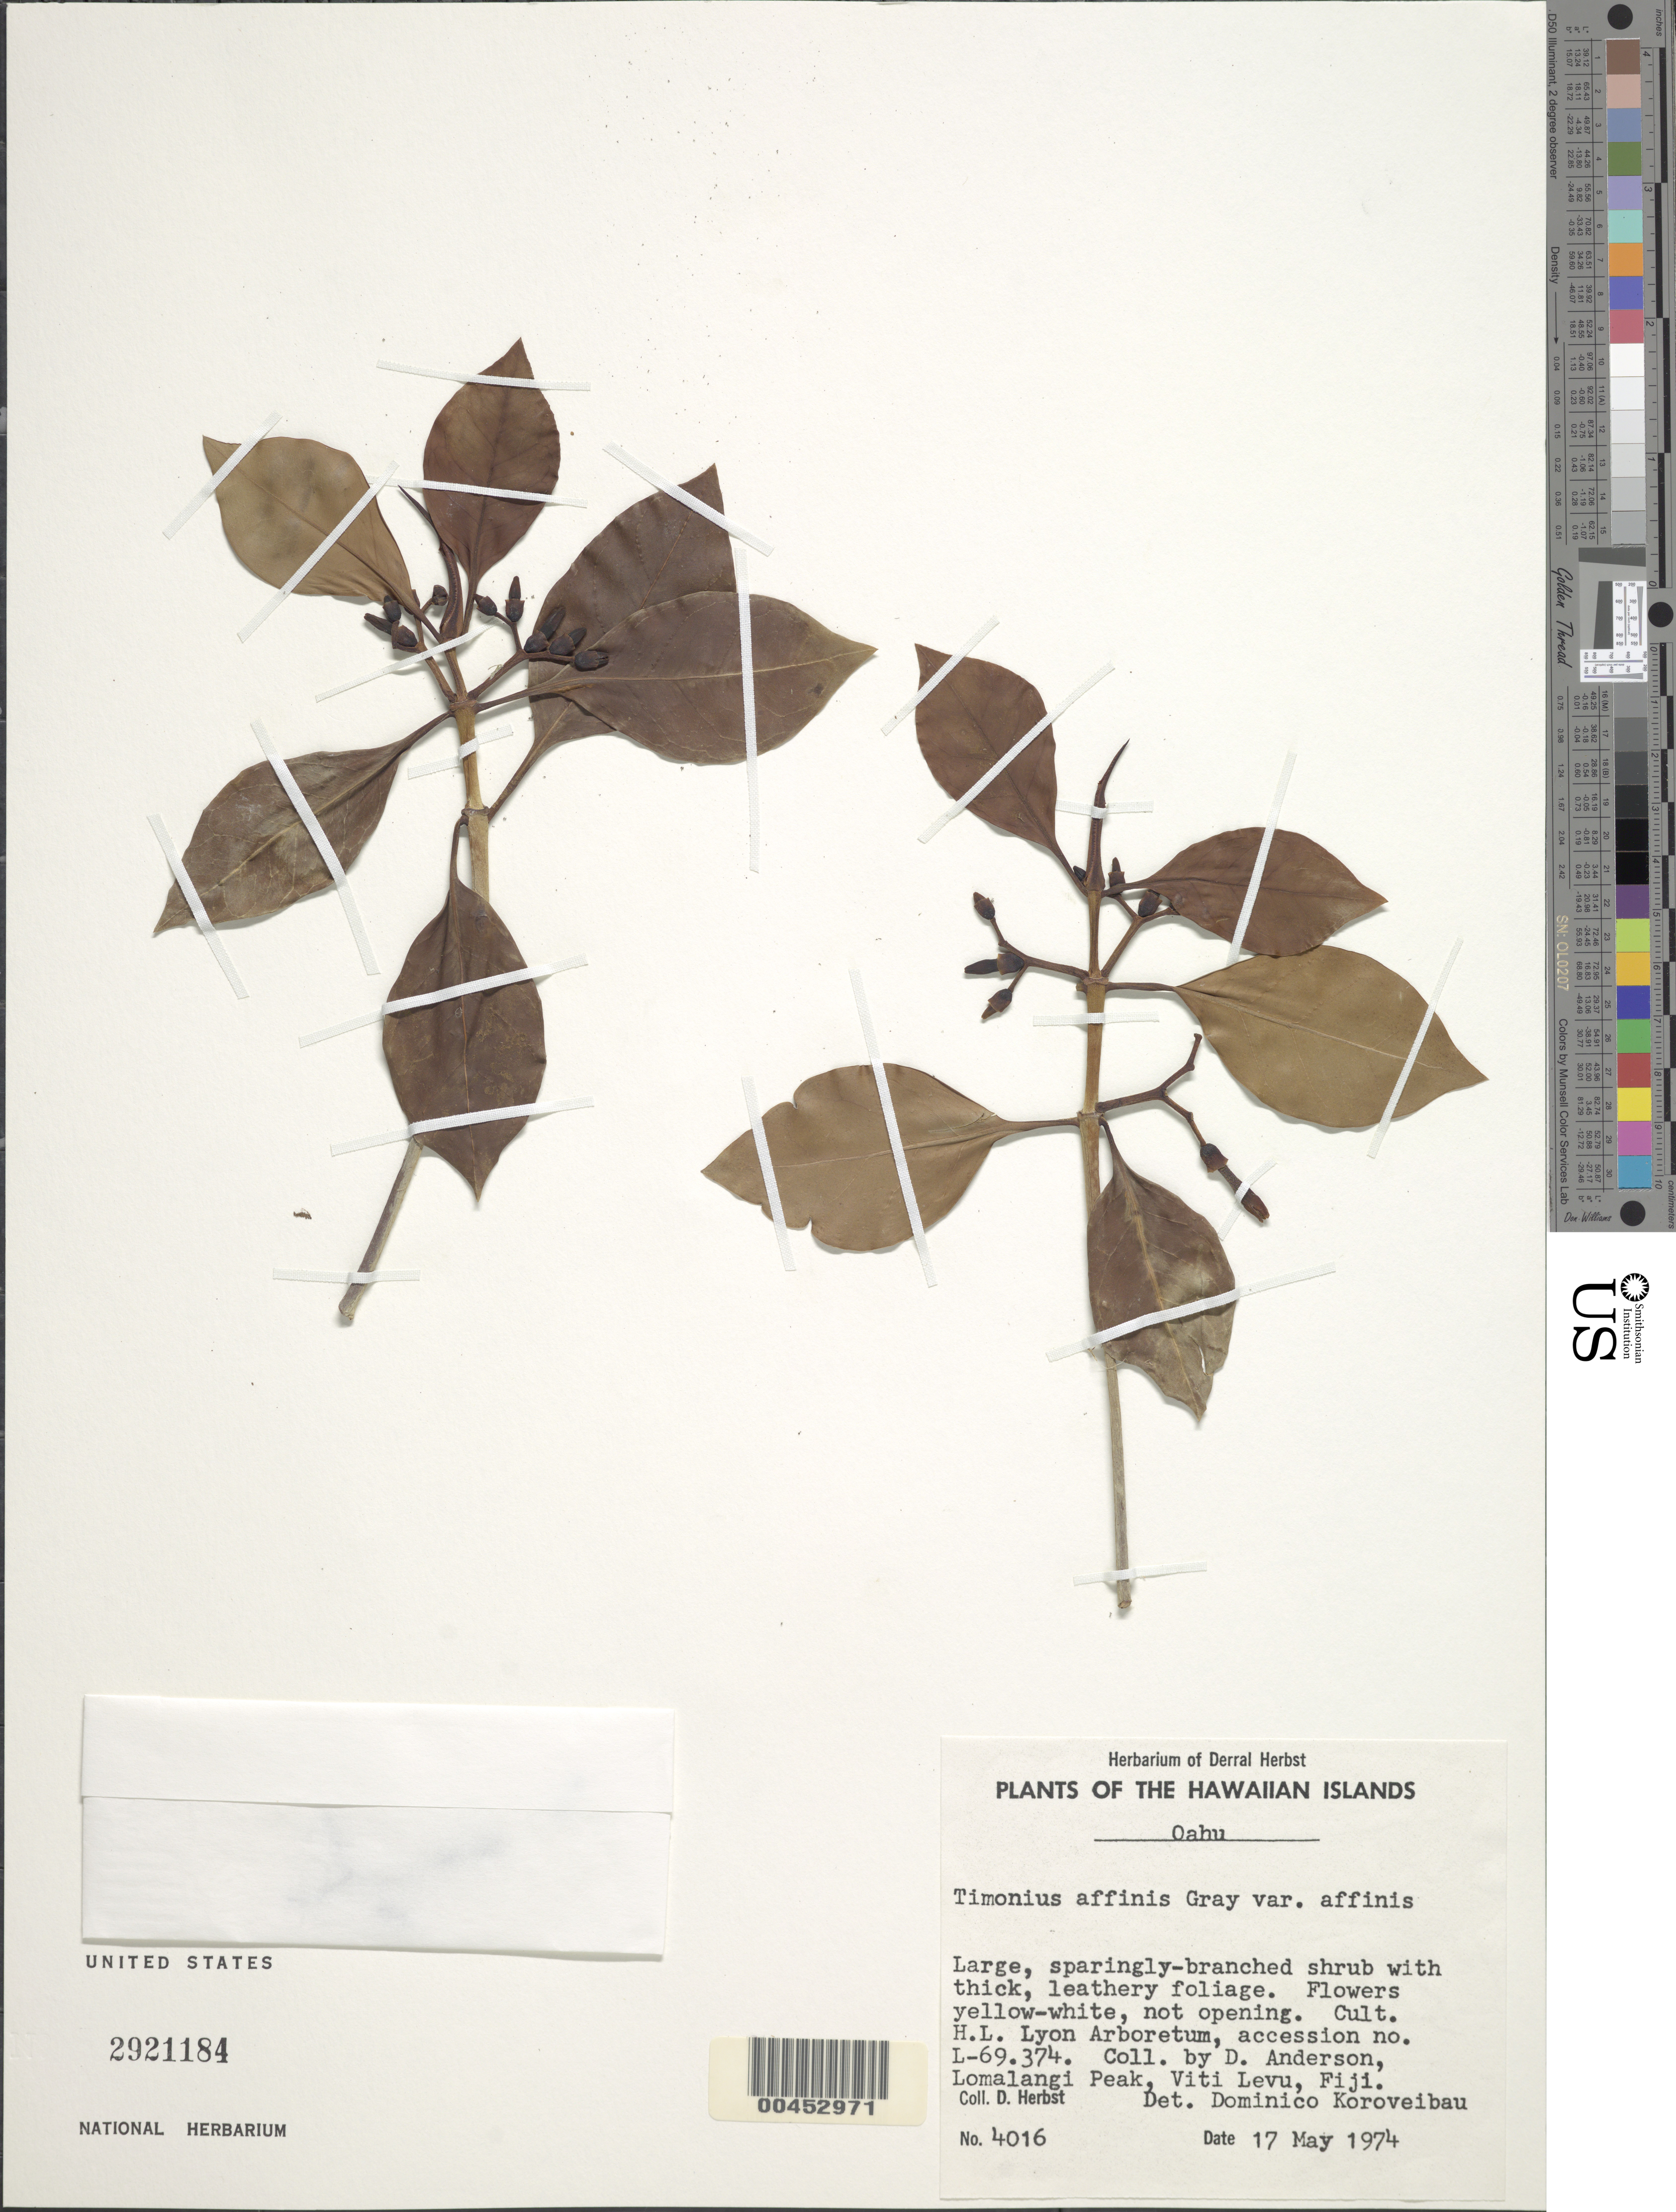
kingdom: Plantae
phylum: Tracheophyta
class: Magnoliopsida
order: Gentianales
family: Rubiaceae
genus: Timonius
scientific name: Timonius affinis var. affinis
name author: A. Gray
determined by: Koroveibau, D.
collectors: D. R. Herbst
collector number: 4016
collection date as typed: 17 May 1974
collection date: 1974-05-17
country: United States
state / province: Hawaii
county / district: Honolulu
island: Oahu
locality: Harold L. Lyon Arboretum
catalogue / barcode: US 2921184